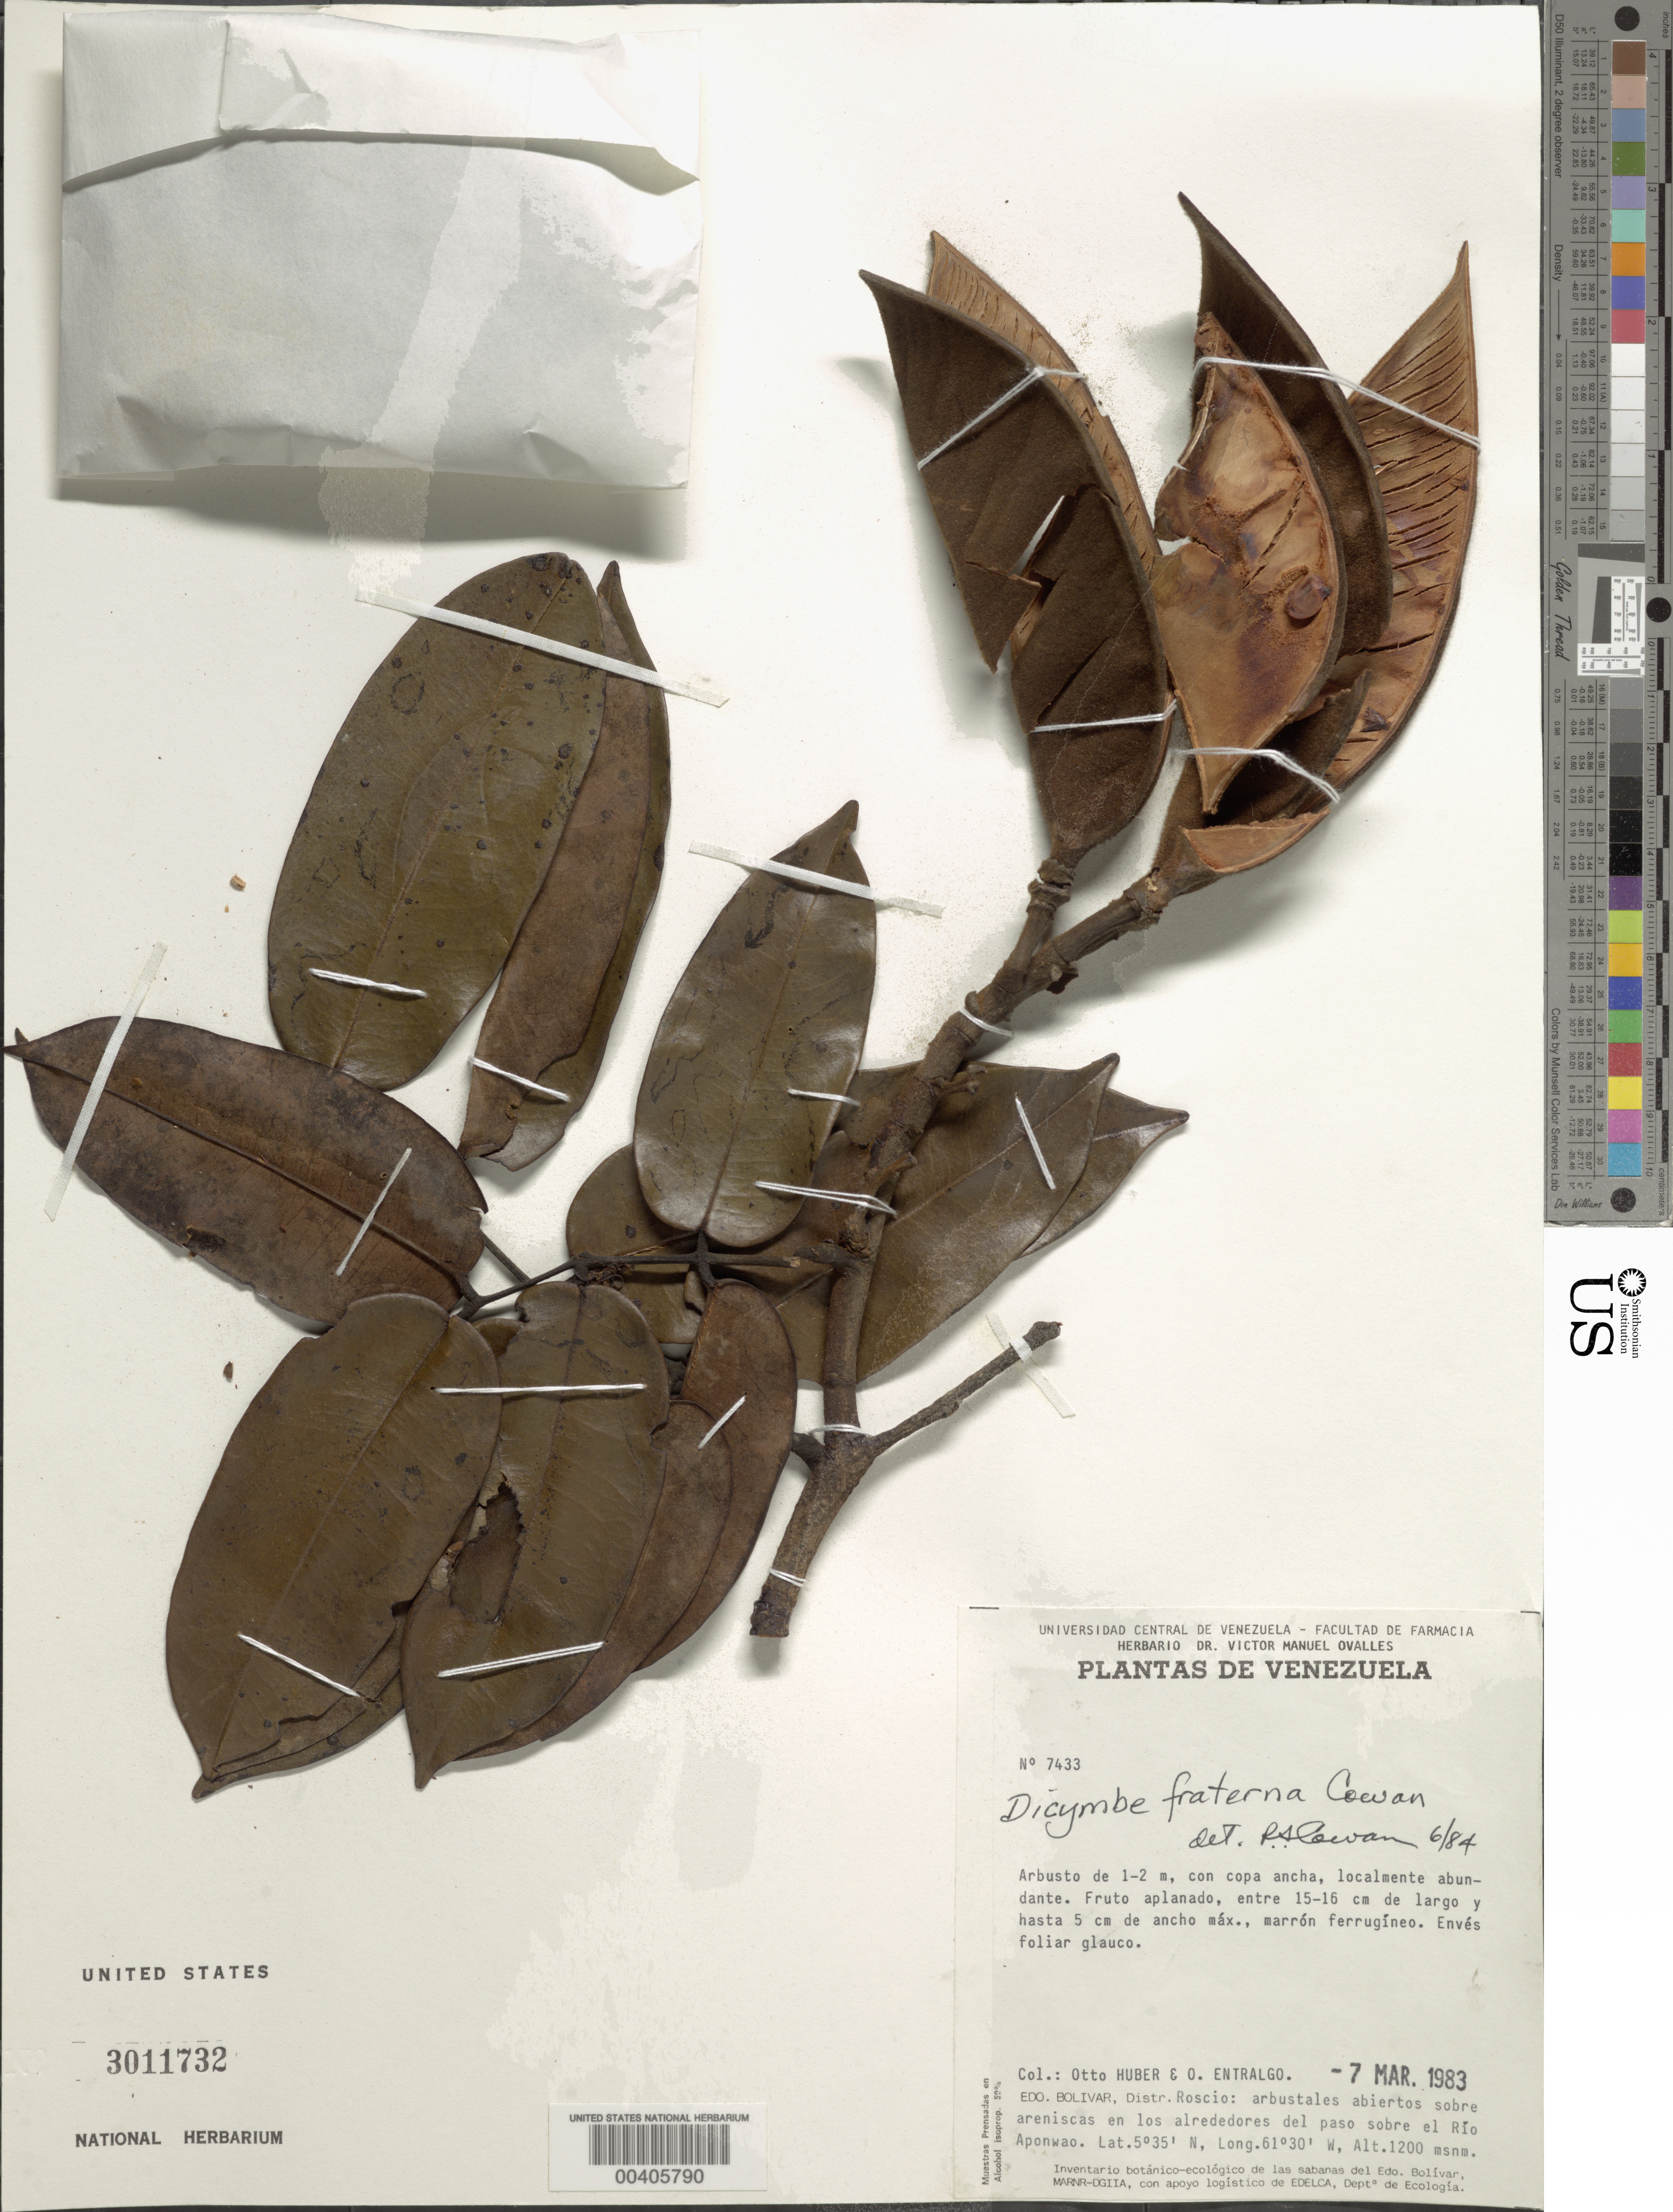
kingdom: Plantae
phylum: Tracheophyta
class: Magnoliopsida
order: Fabales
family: Fabaceae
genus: Dicymbe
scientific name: Dicymbe fraterna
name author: R.S. Cowan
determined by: Cowan, R. S.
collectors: O. Huber & O. Entralgo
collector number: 7433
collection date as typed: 07 Mar 1983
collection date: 1983-03-07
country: Venezuela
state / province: Bolivar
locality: Distr. roscio, rio aponwao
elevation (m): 1200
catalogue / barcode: US 3011732